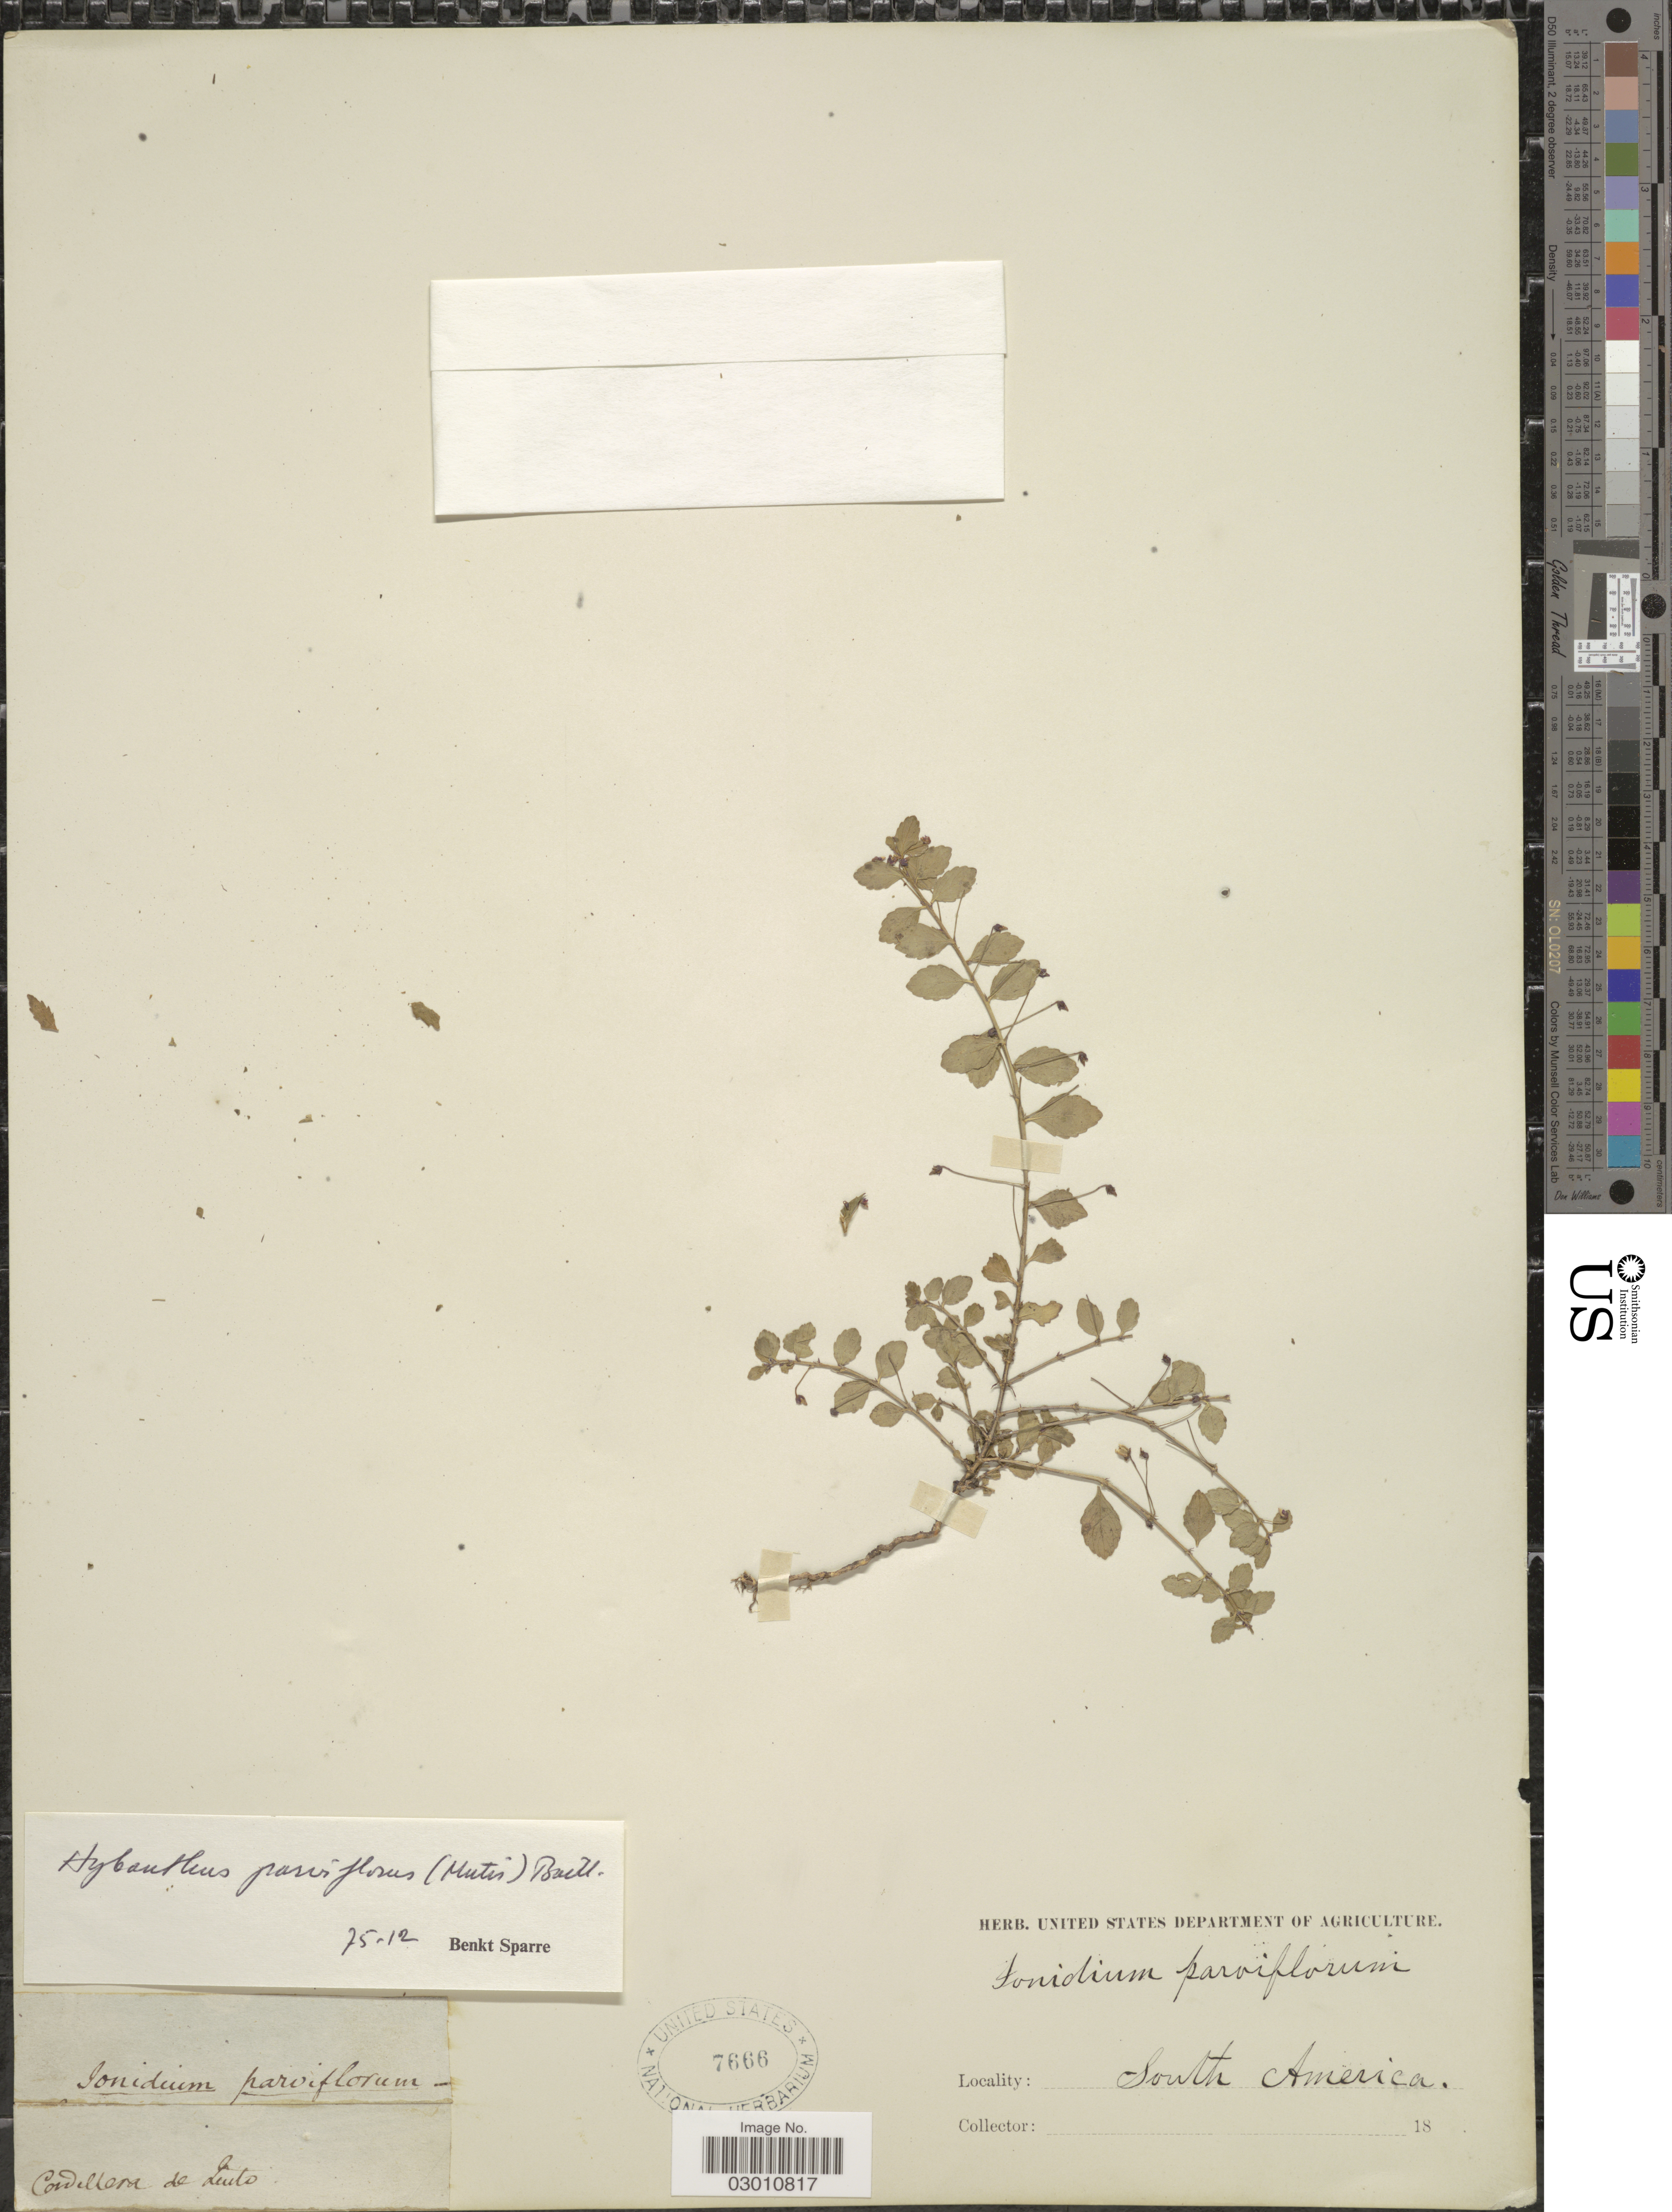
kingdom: Plantae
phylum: Tracheophyta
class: Magnoliopsida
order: Malpighiales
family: Violaceae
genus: Pombalia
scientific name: Pombalia parviflora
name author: (L. f.) Paula-Souza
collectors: Facchini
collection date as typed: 18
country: Ecuador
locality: South America. Condelera de Quito.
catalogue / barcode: US 7666